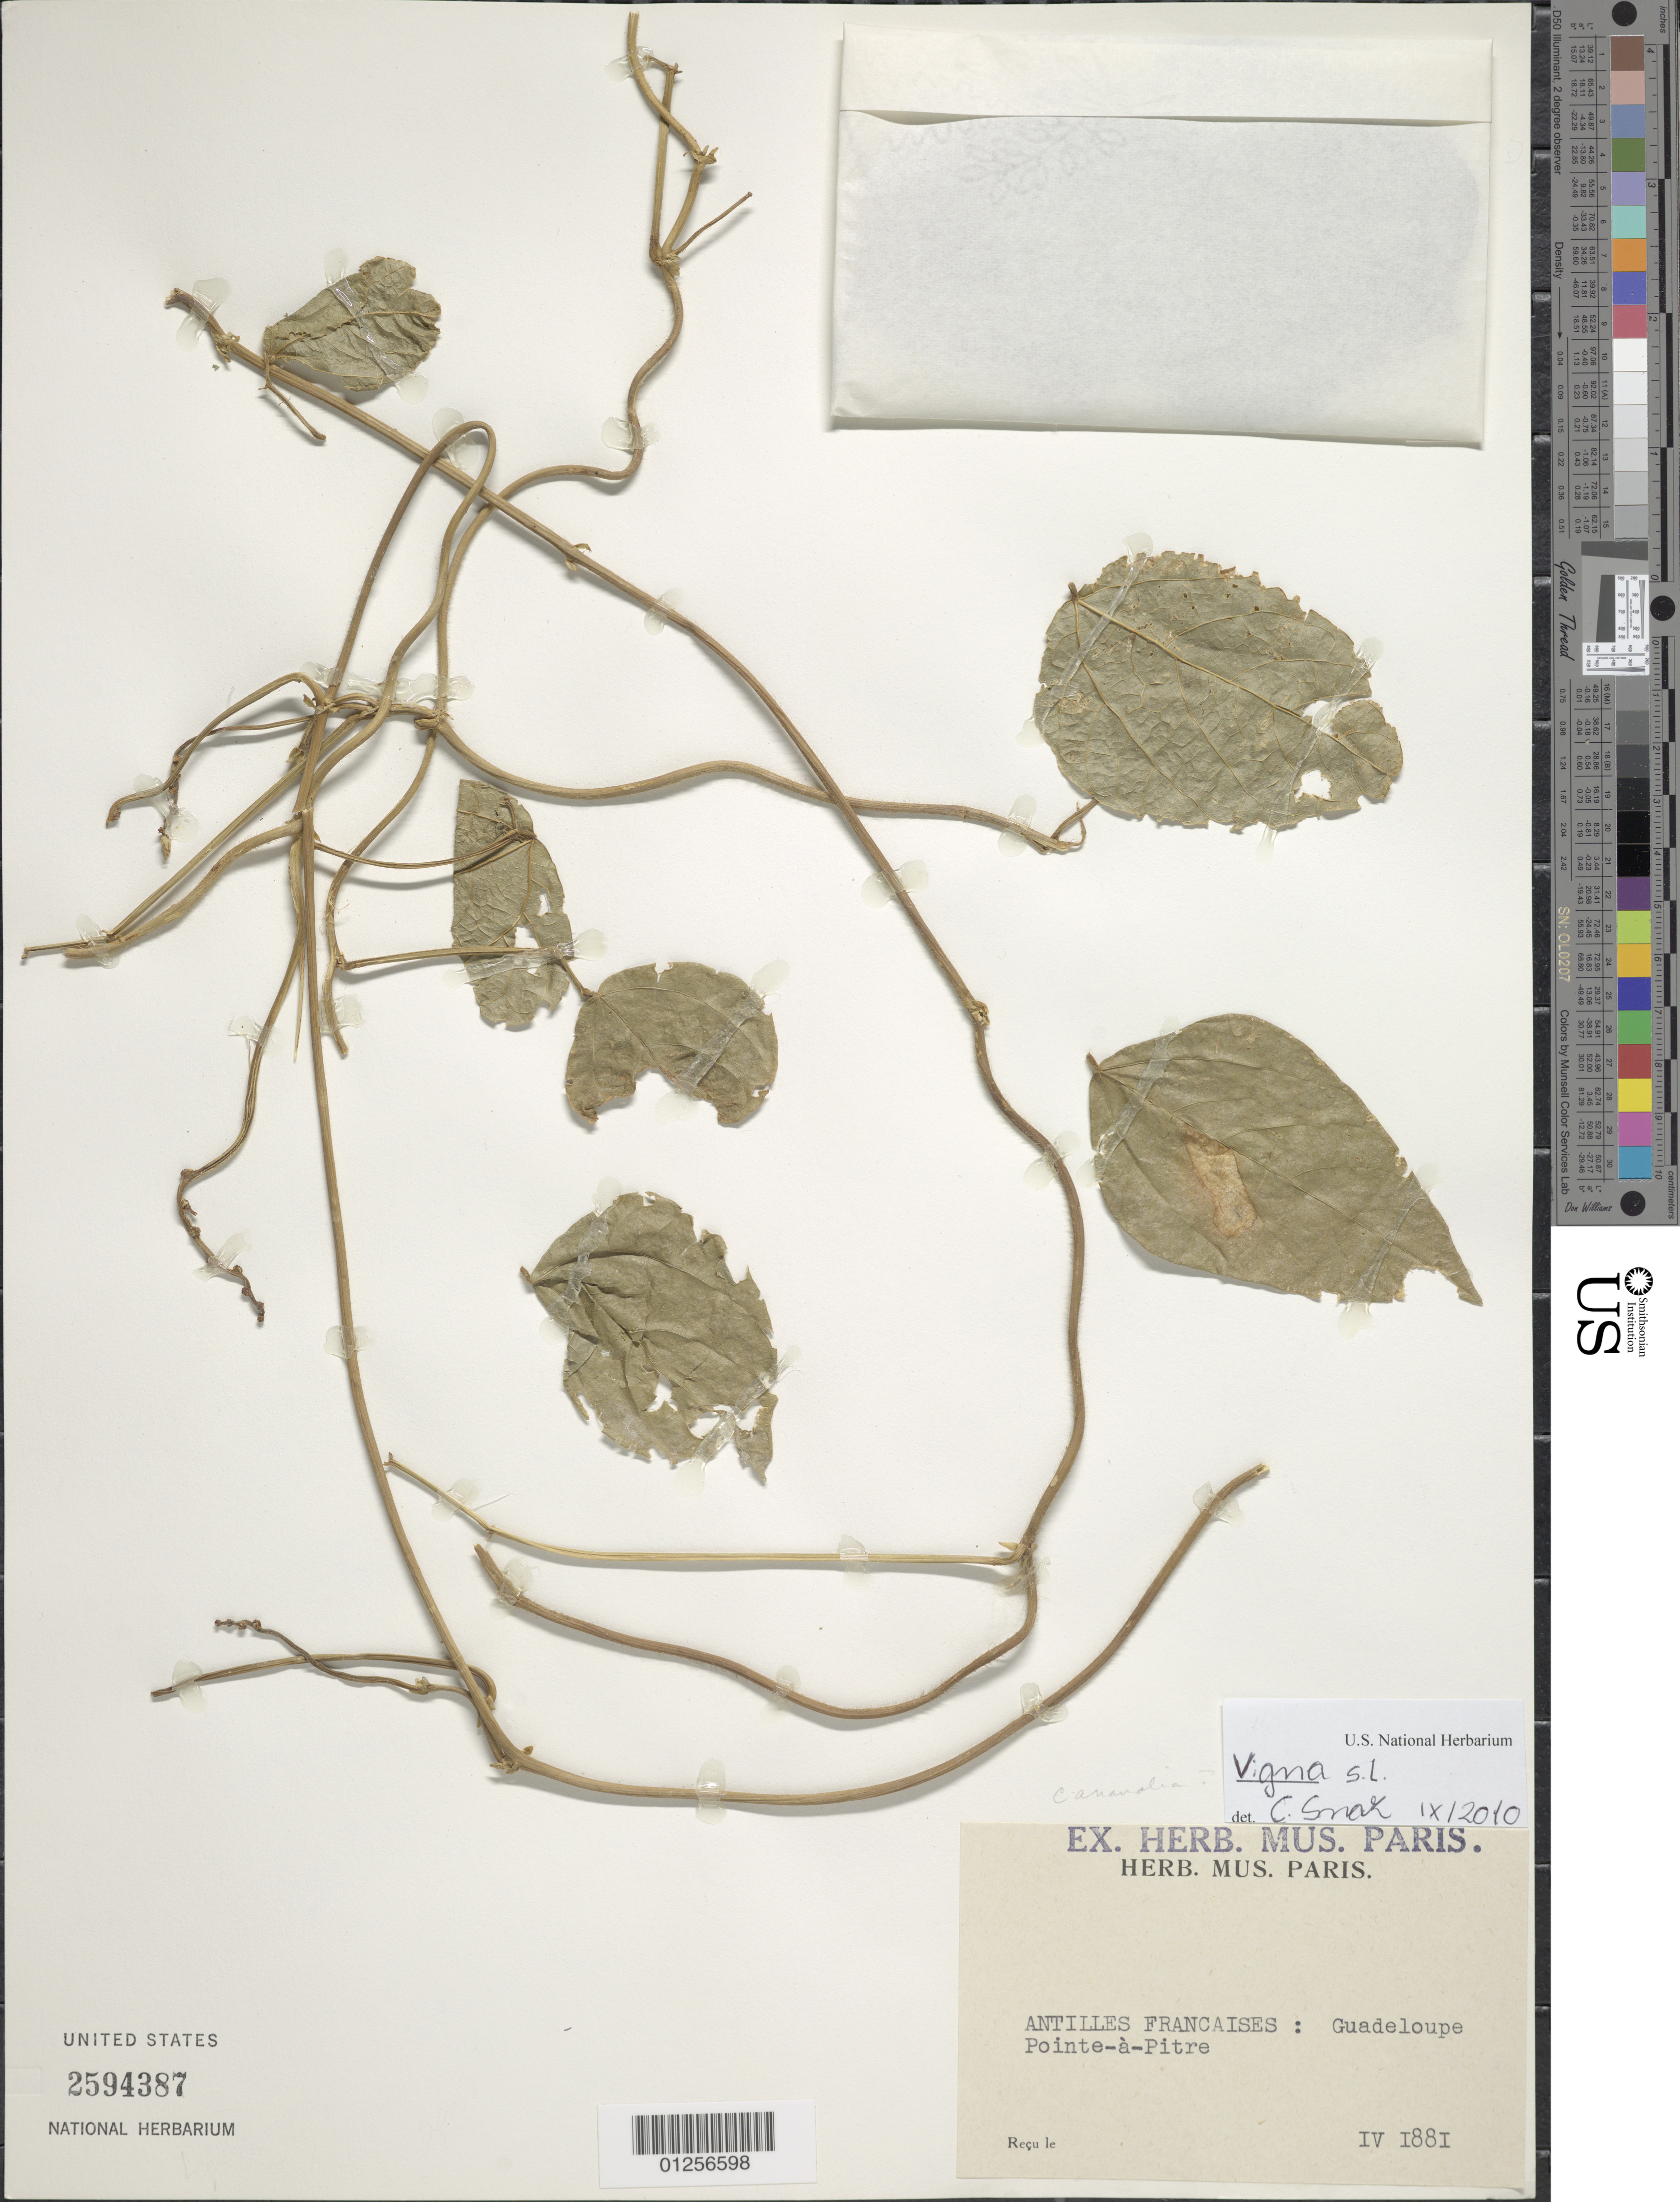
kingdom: Plantae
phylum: Tracheophyta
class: Magnoliopsida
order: Fabales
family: Fabaceae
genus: Vigna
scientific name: Vigna sp.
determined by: Snak, C.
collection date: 1881-04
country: Guadeloupe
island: Leeward Is.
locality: Pointe-à-Pitre.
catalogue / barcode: US 2594387